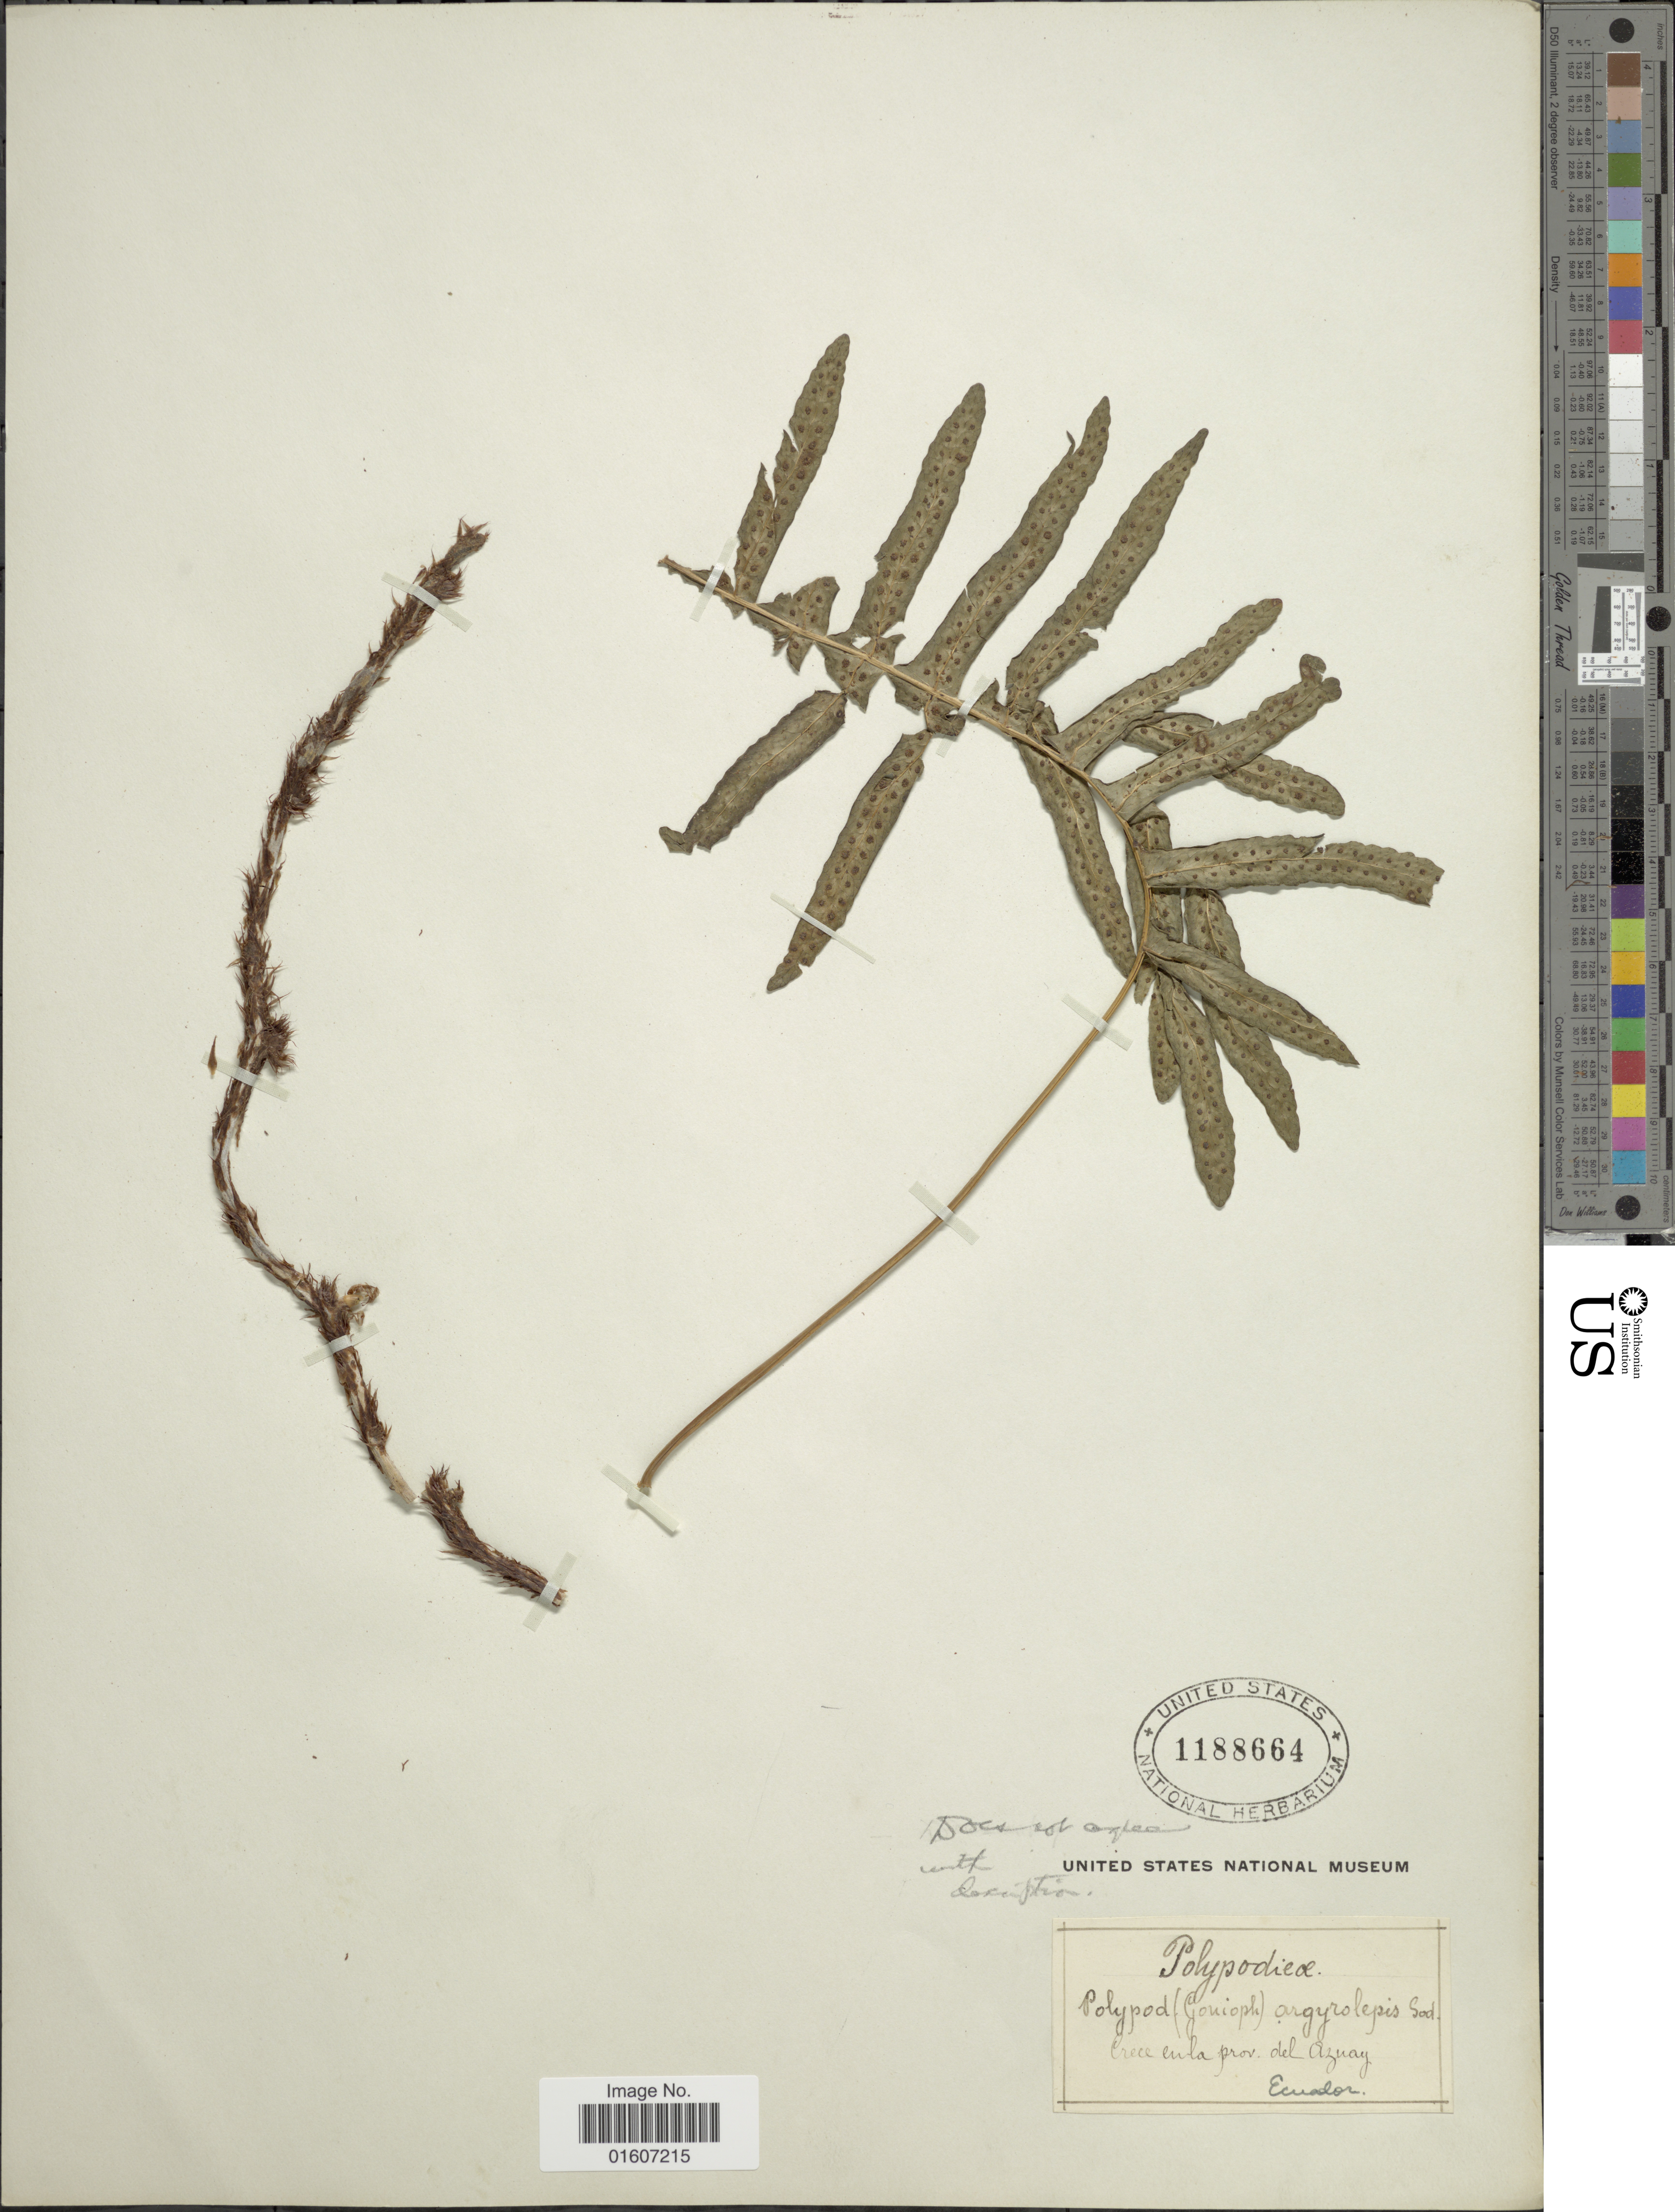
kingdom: Plantae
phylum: Tracheophyta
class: Polypodiopsida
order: Polypodiales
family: Polypodiaceae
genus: Serpocaulon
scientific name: Serpocaulon sp.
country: Ecuador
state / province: Azuay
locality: Crece en la prov. del Azuay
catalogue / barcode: US 1188664